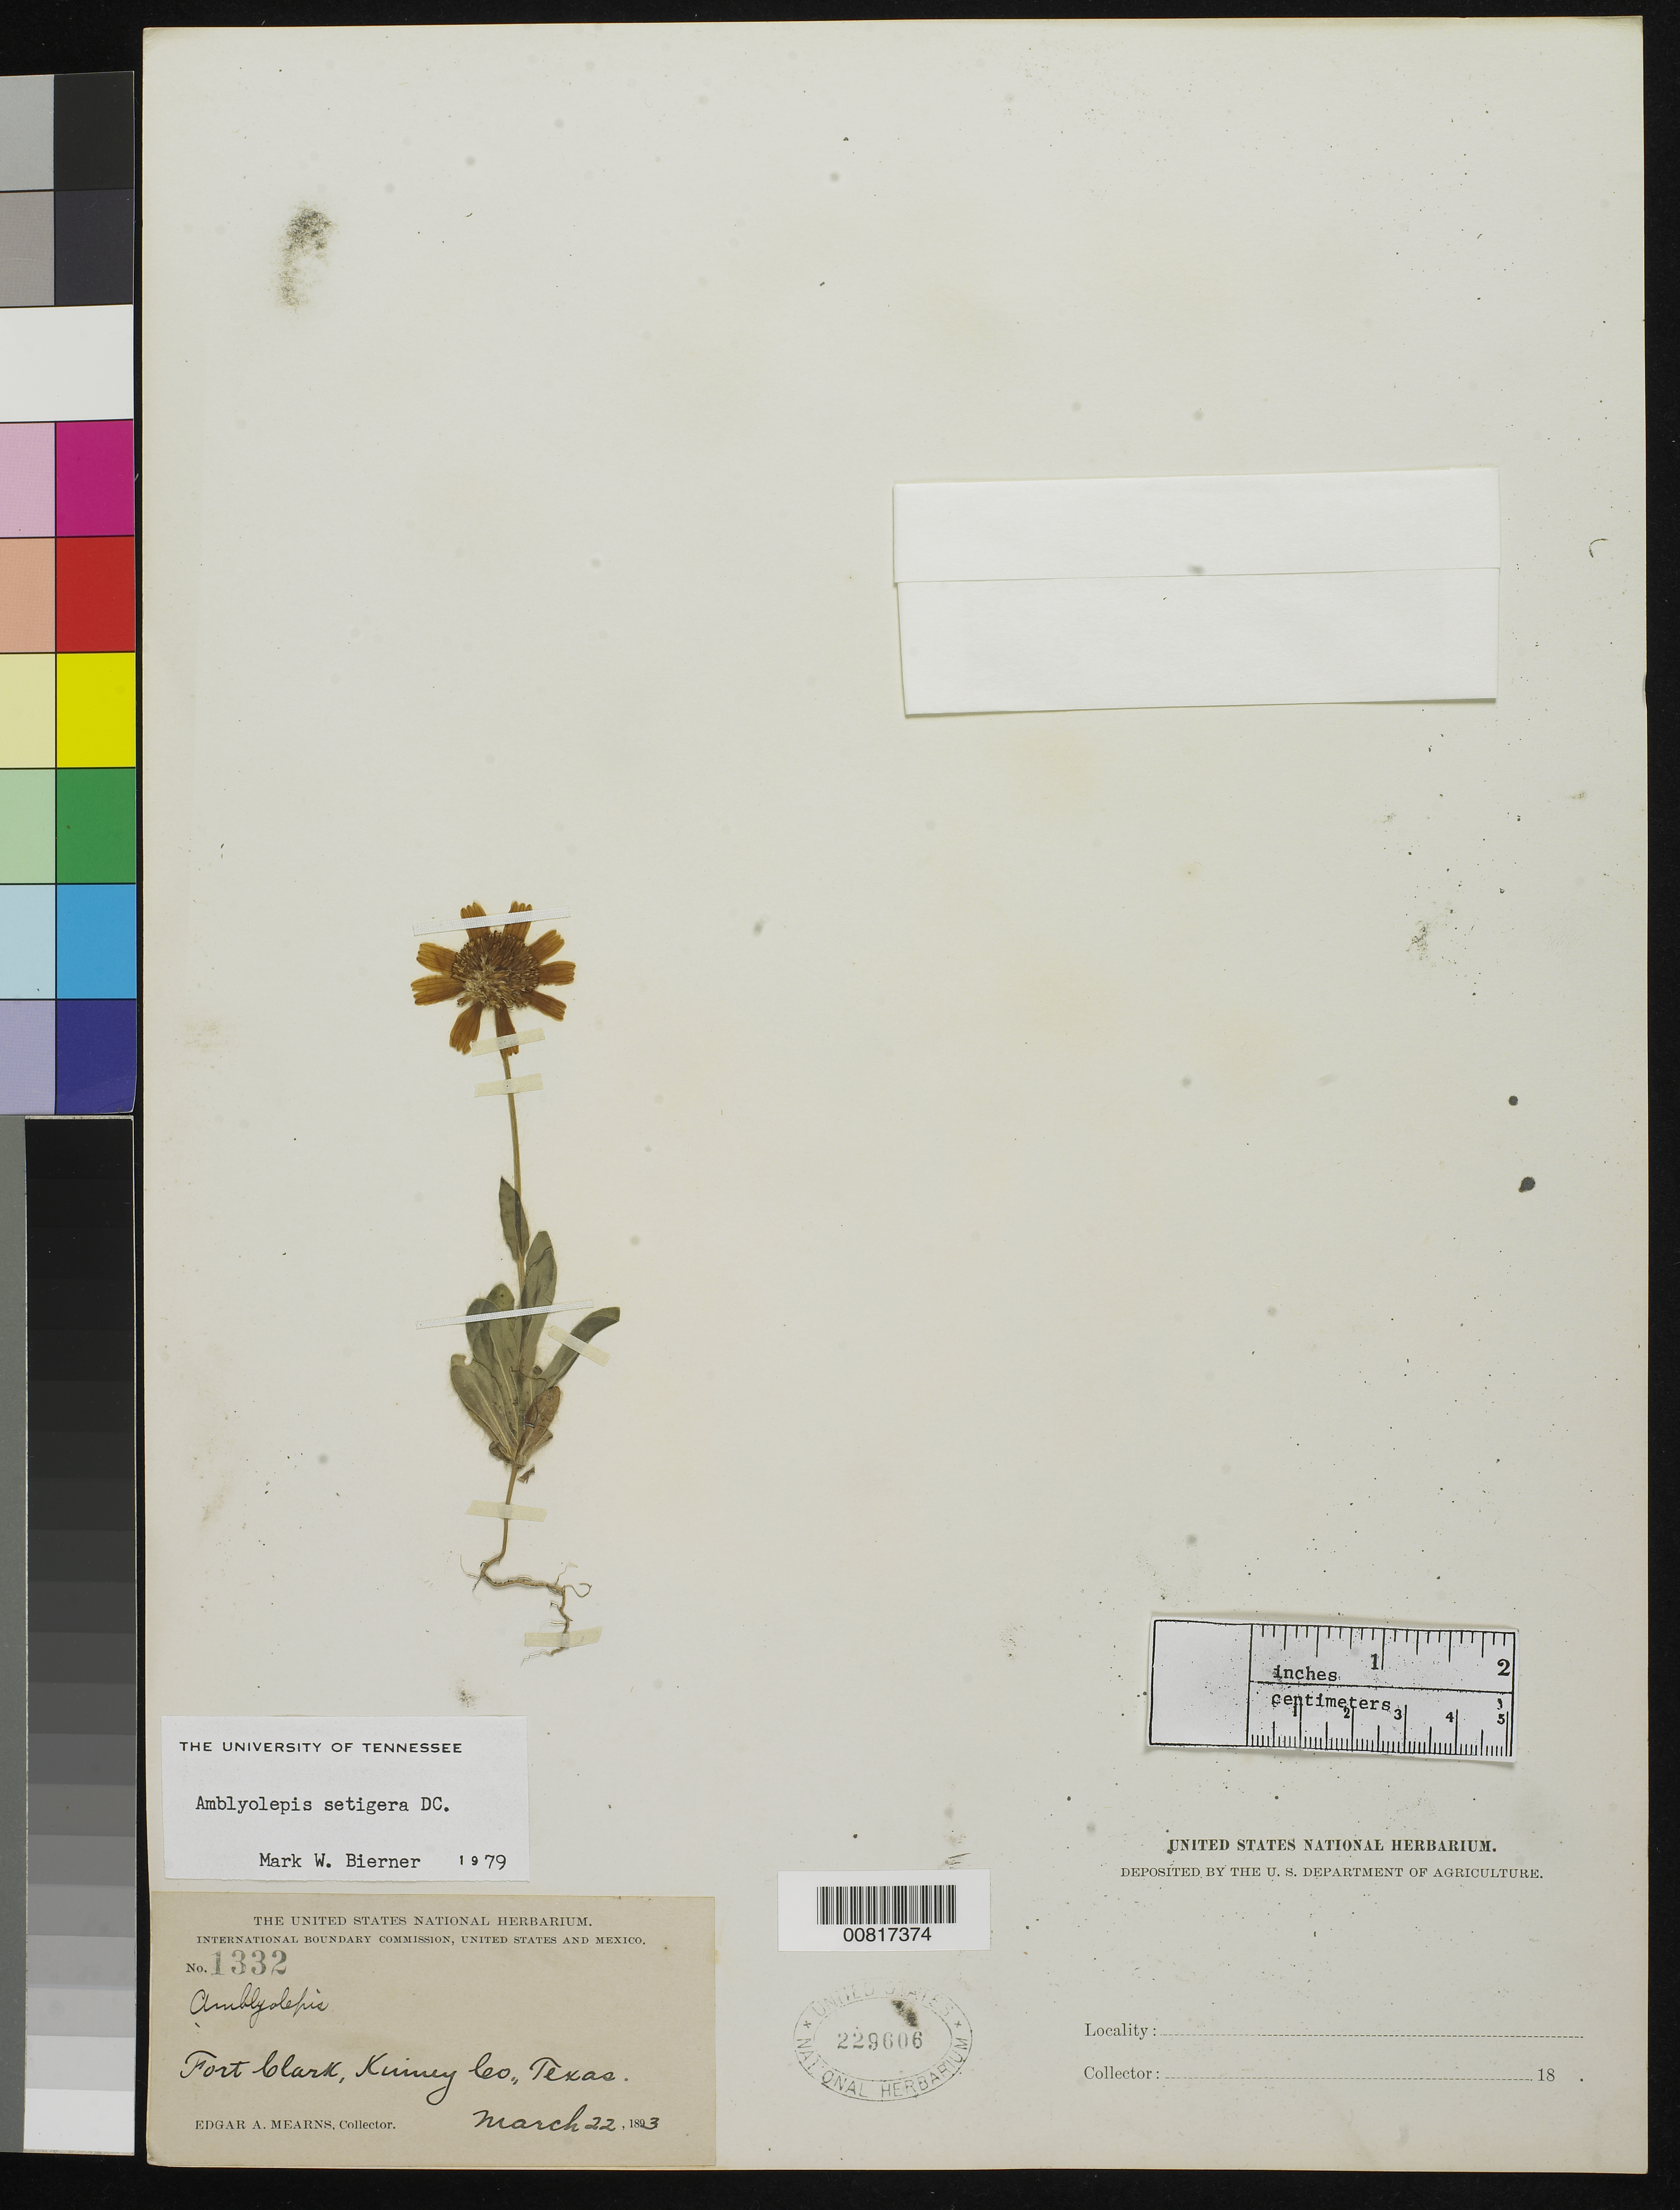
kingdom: Plantae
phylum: Tracheophyta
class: Magnoliopsida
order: Asterales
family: Asteraceae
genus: Amblyolepis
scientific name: Amblyolepis setigera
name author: DC.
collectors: E. A. Mearns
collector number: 1332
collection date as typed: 22 Mar 1893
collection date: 1893-03-22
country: United States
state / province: Texas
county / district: Kinney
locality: Fort Clark, Kinney County, Texas.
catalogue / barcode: US 229606